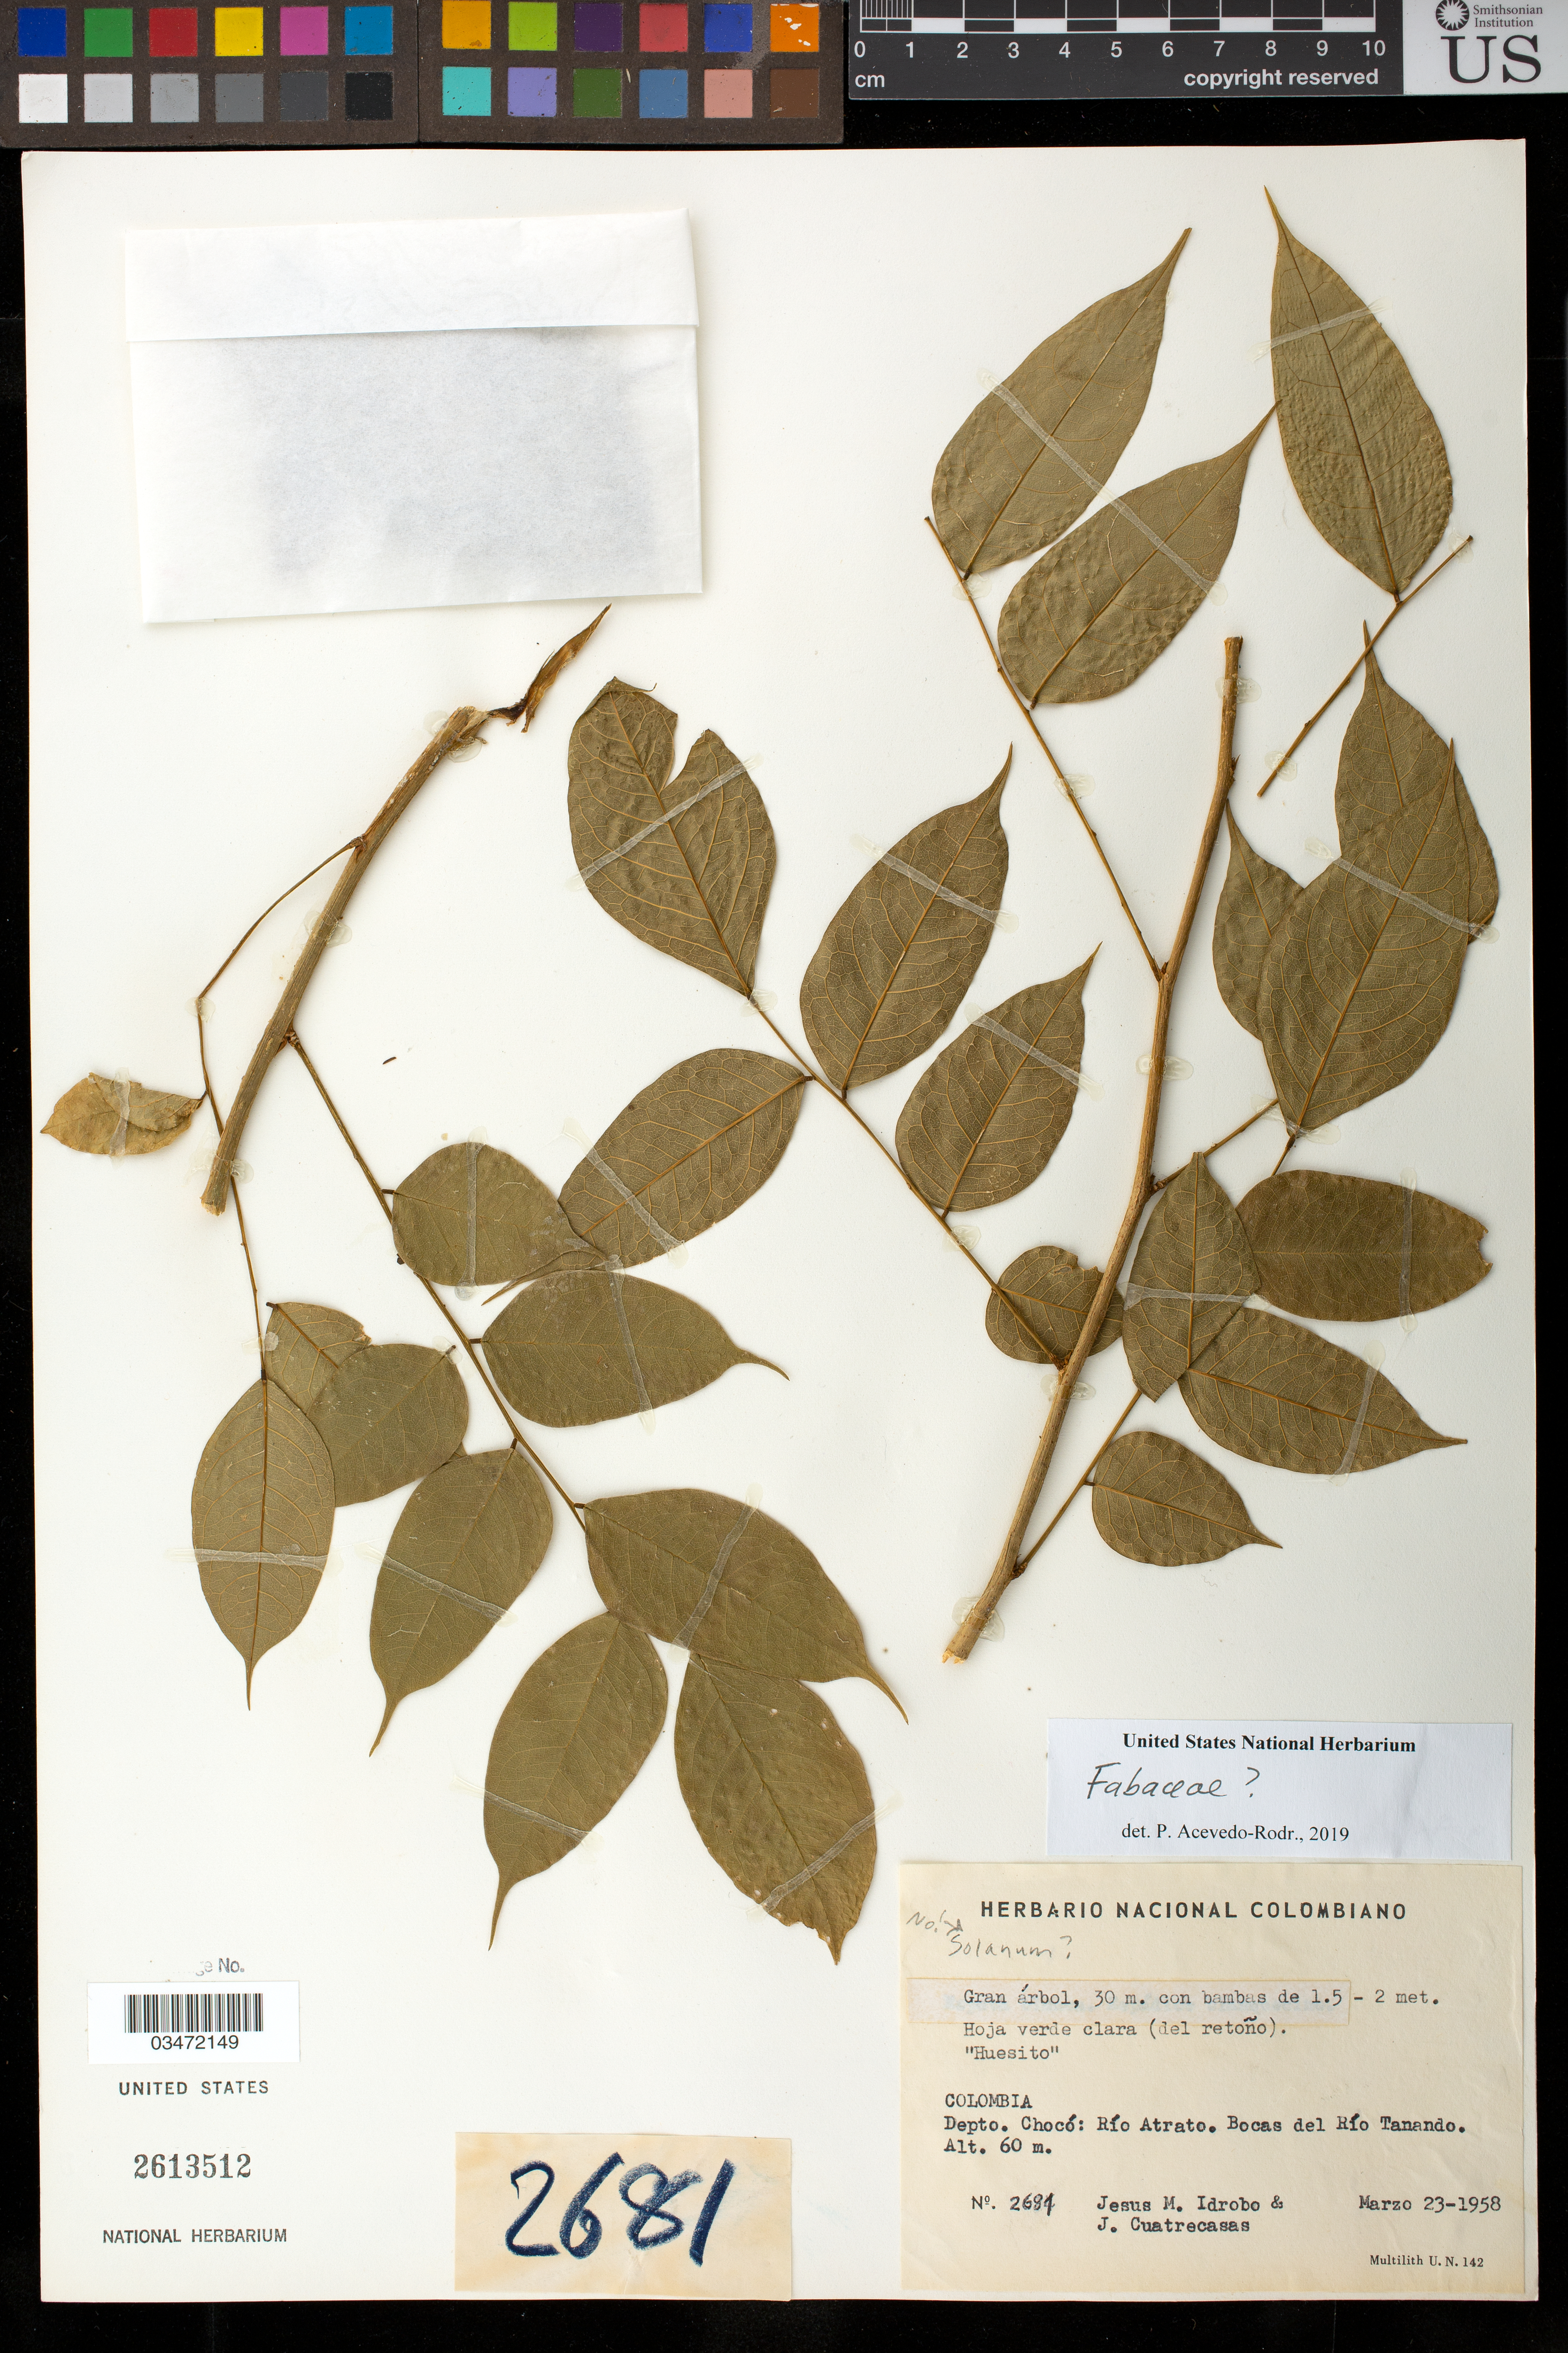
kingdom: Plantae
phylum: Tracheophyta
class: Magnoliopsida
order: Fabales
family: Fabaceae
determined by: Acevedo-Rodríguez, P., (BOT), Smithsonian Institution - National Museum of Natural History (UNITED STATES)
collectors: J. M. Idrobo & J. Cuatrecasas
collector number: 2681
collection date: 1958-03-23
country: Colombia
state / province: Chocó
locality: Río Atrato, Bocas del Río Tanando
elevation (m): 60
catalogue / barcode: US 2613512